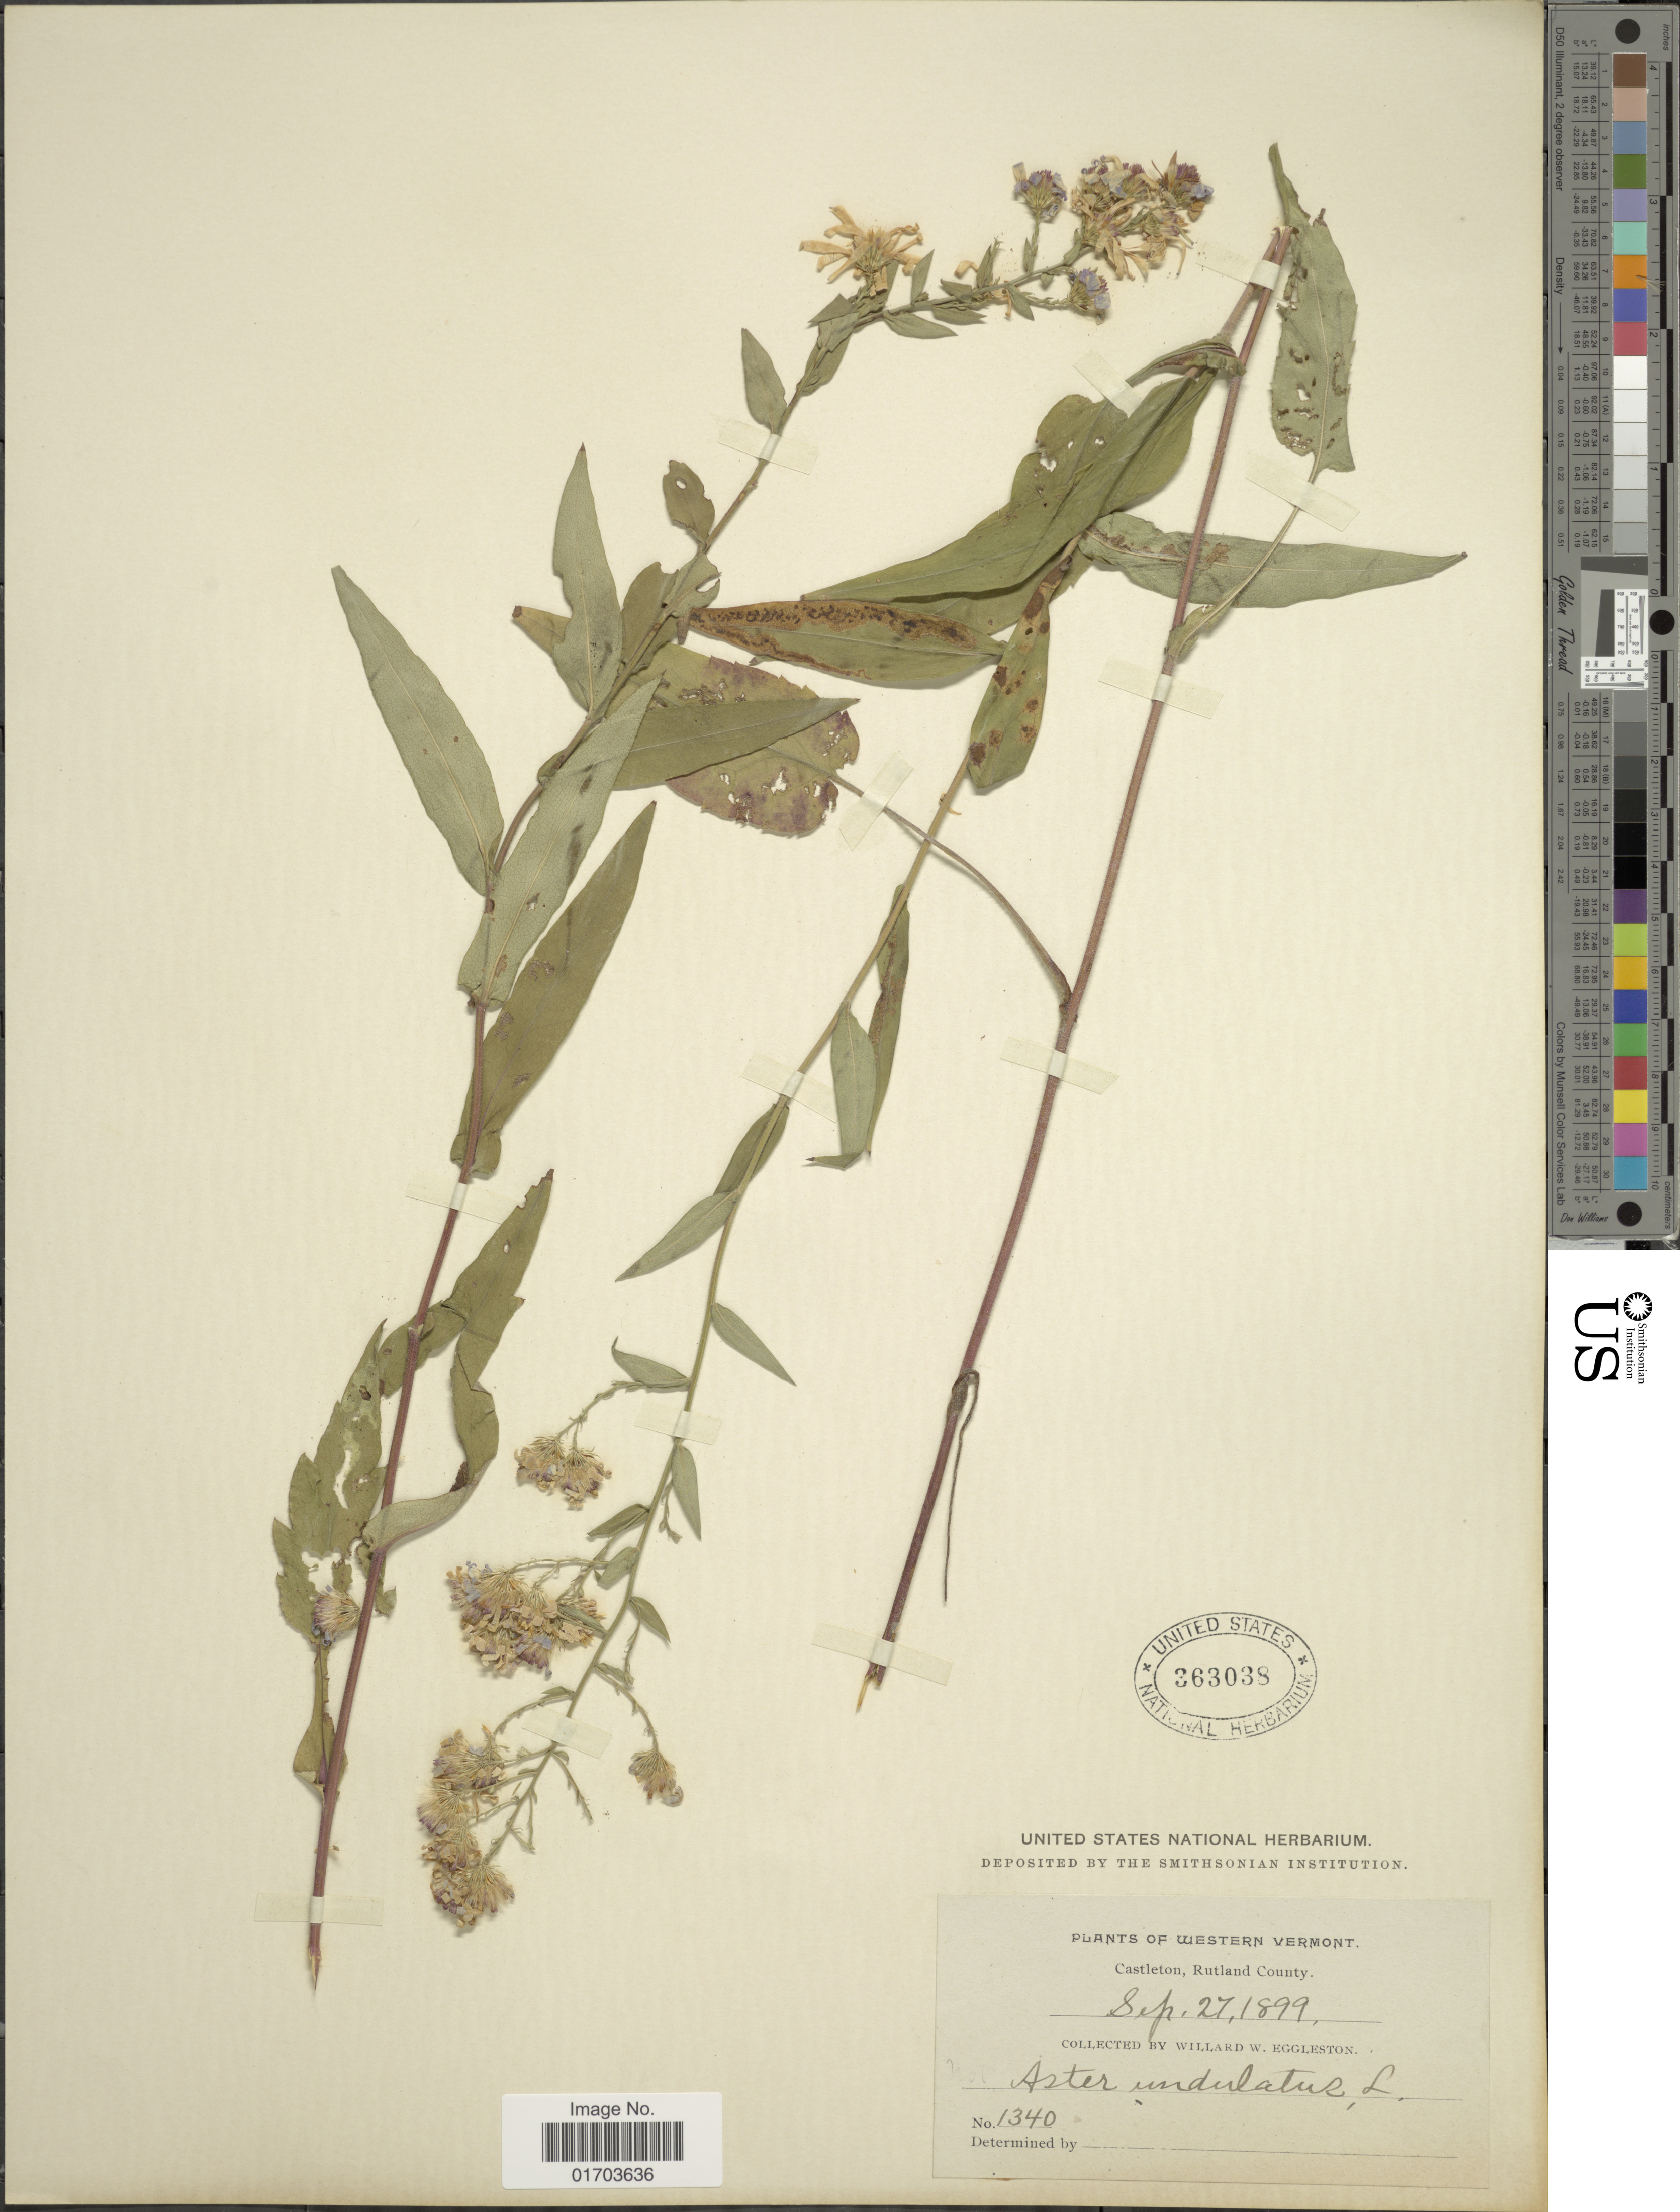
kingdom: Plantae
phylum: Tracheophyta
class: Magnoliopsida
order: Asterales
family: Asteraceae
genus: Symphyotrichum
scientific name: Symphyotrichum undulatum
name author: (L.) G.L. Nesom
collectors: W. W. Eggleston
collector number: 1340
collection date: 1899-09-27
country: United States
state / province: Vermont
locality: Western Vermont.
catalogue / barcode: US 363038